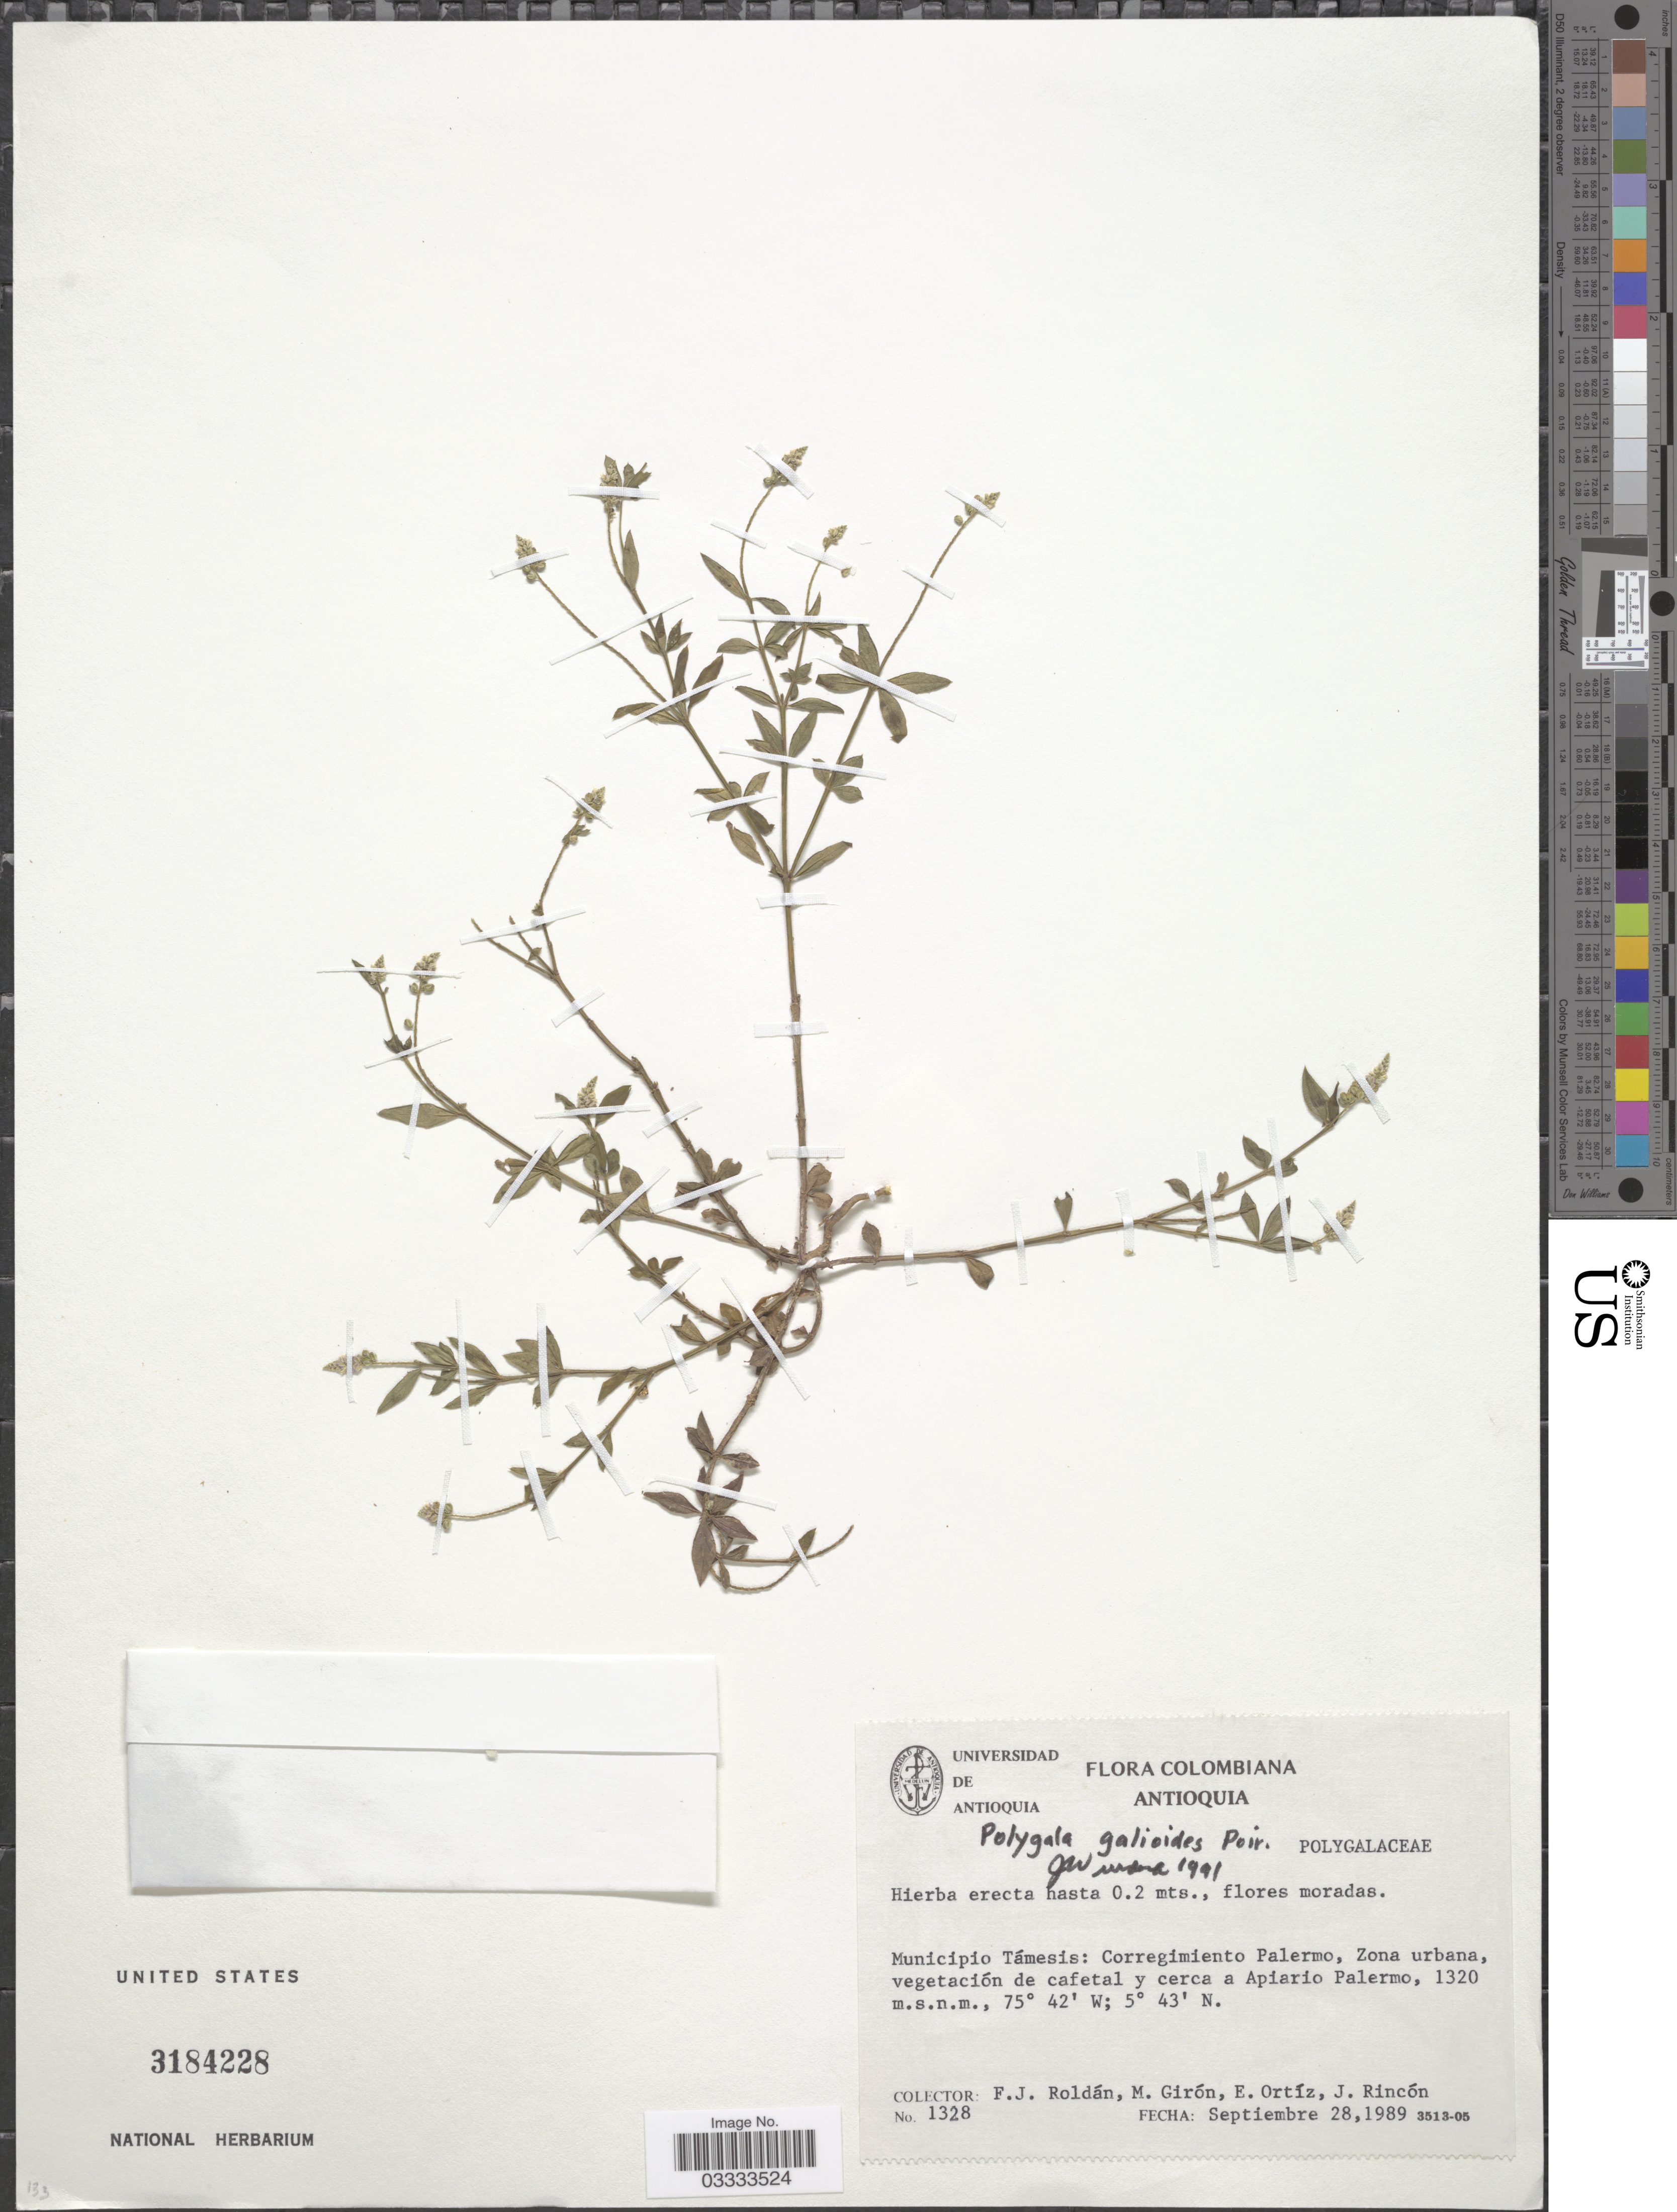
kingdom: Plantae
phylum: Tracheophyta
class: Magnoliopsida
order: Fabales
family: Polygalaceae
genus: Polygala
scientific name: Polygala galioides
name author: Poir.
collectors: F. J. Roldán, M. Girón, E. Ortíz & J. Rincón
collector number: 1328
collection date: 1989-09-28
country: Colombia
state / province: Antioquia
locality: Municipio Támesis: Corregimiento Palermo, Zona urbana, vegetación de cafetal y cerca a Apiario Palermo.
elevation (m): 1320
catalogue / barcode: US 3184228